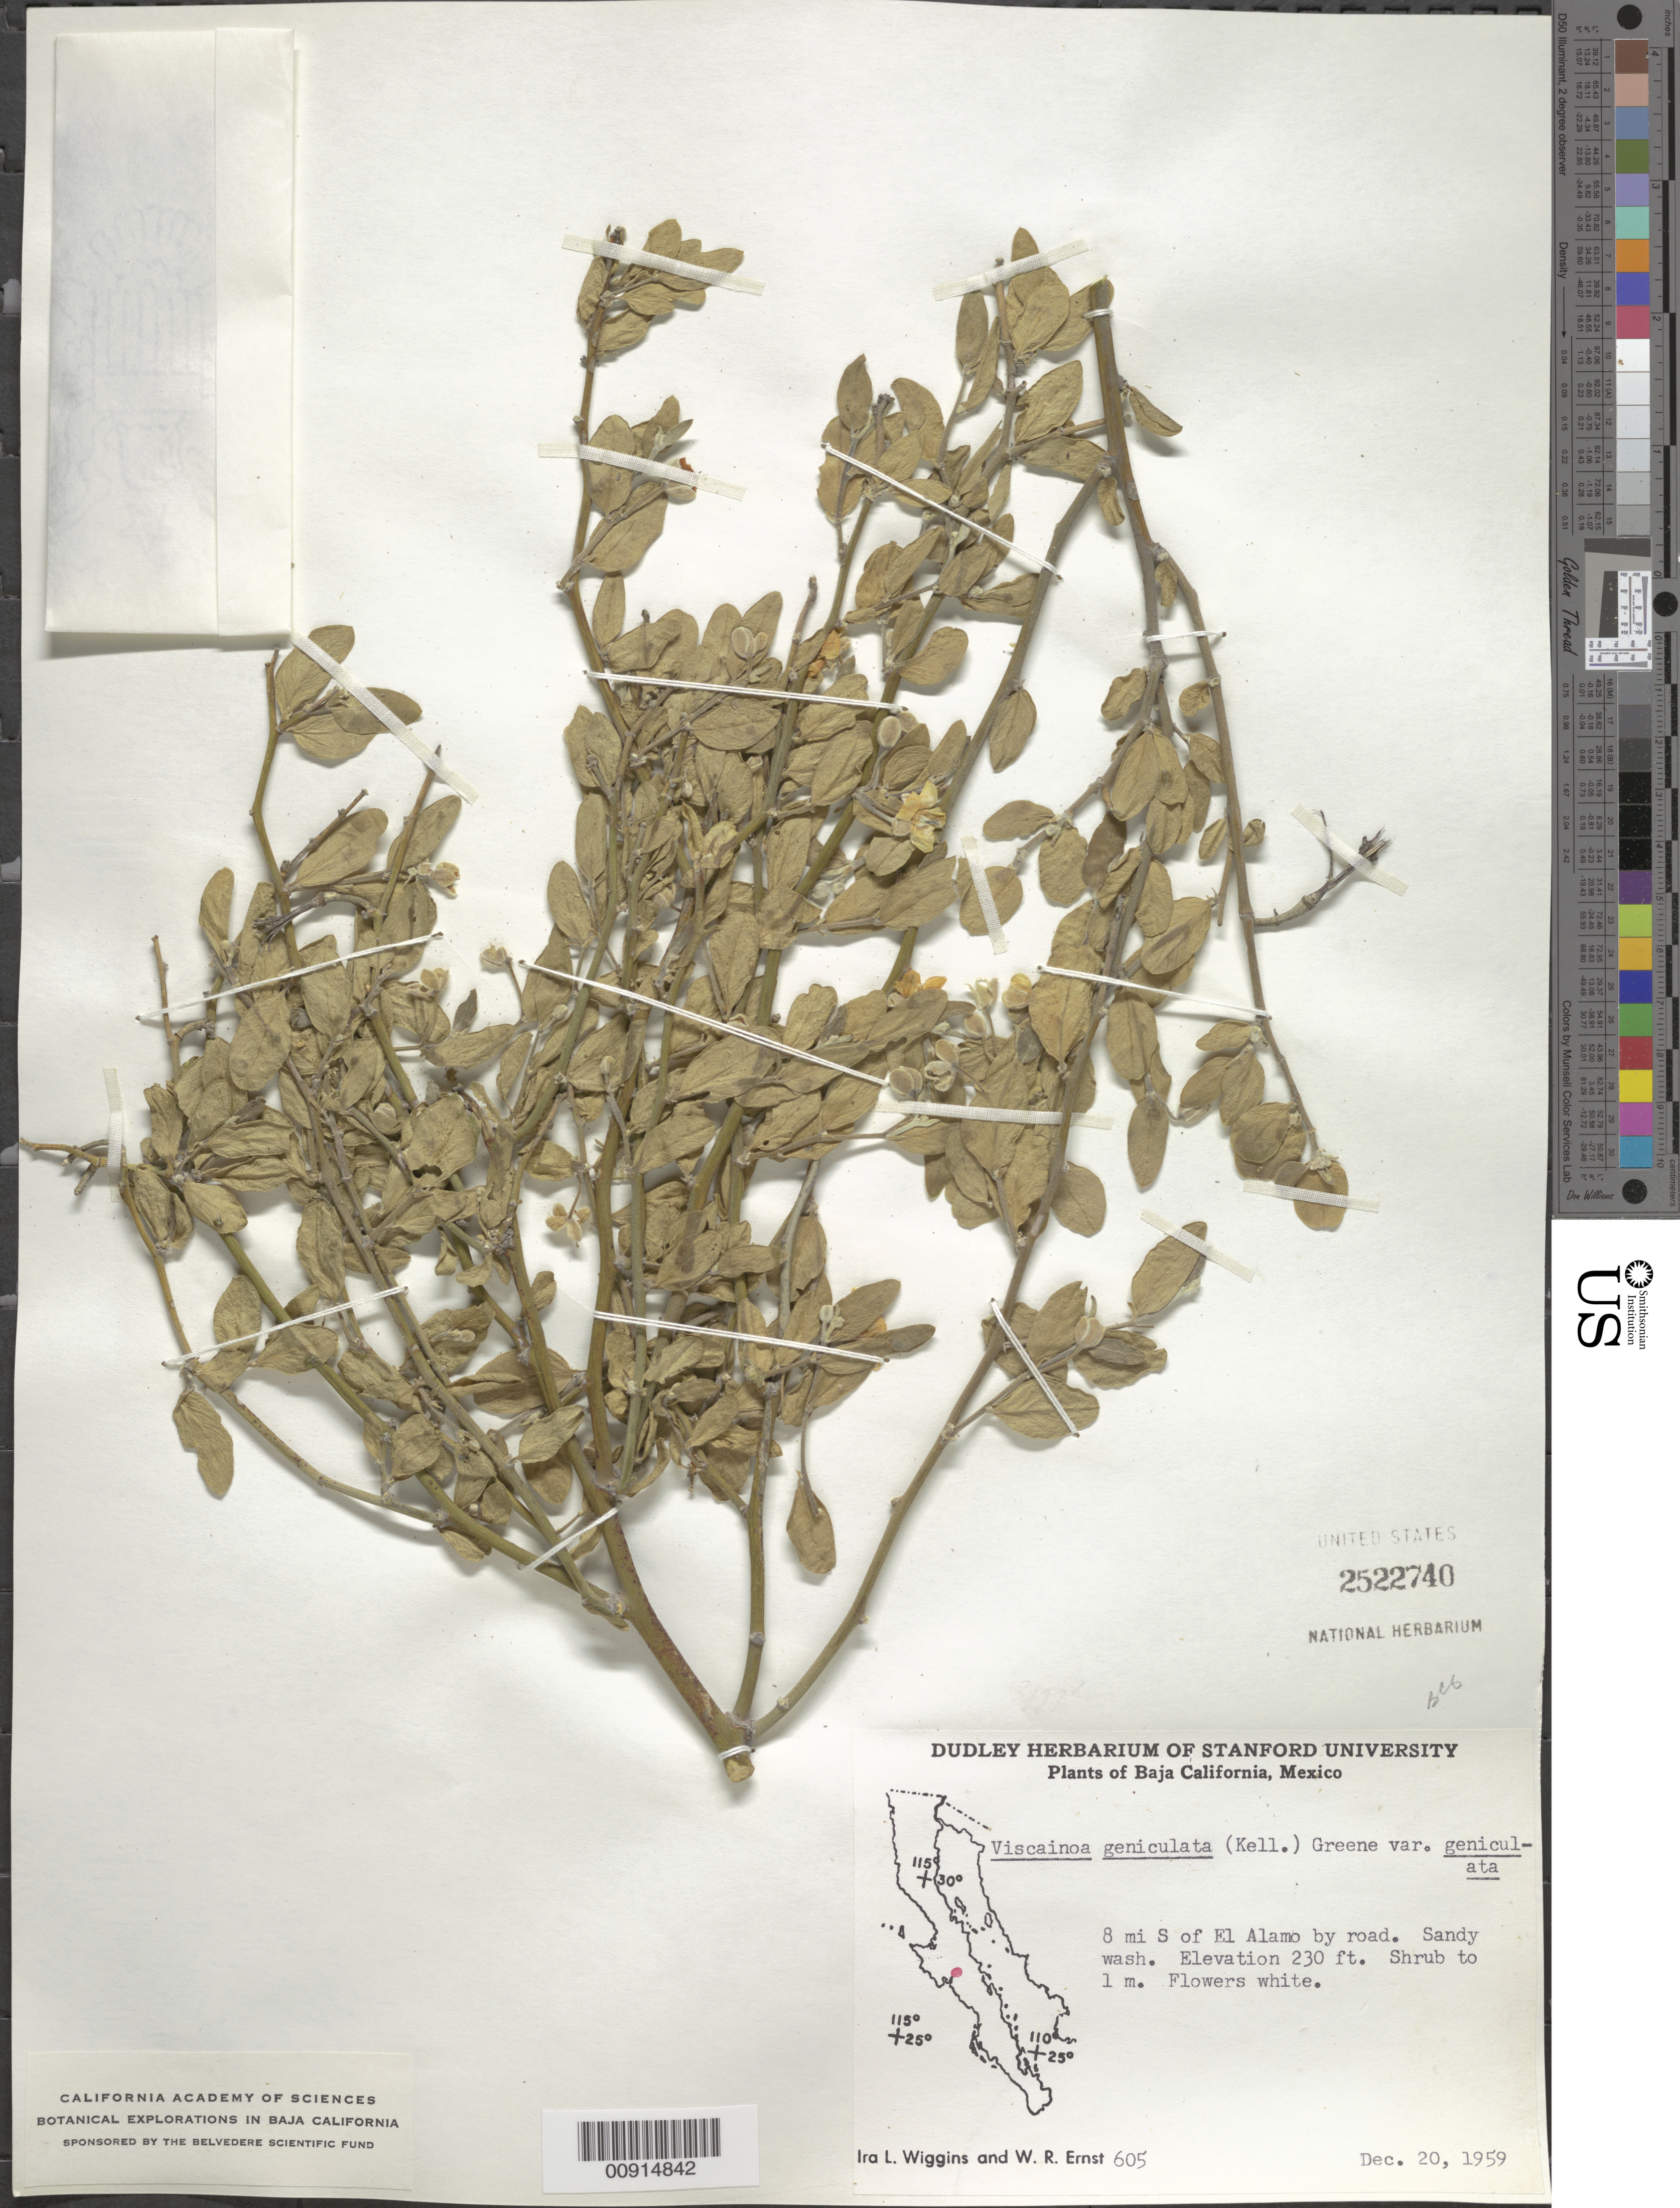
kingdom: Plantae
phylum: Tracheophyta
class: Magnoliopsida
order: Zygophyllales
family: Zygophyllaceae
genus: Viscainoa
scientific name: Viscainoa geniculata var. geniculata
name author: (Kellogg) Greene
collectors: I. L. Wiggins & W. R. Ernst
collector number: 605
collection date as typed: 20 Dec 1959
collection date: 1959-12-20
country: Mexico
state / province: Baja California Sur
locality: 8 mi. S of El Alamo by road. Baja California.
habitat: Sandy wash.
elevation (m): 70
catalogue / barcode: US 2522740